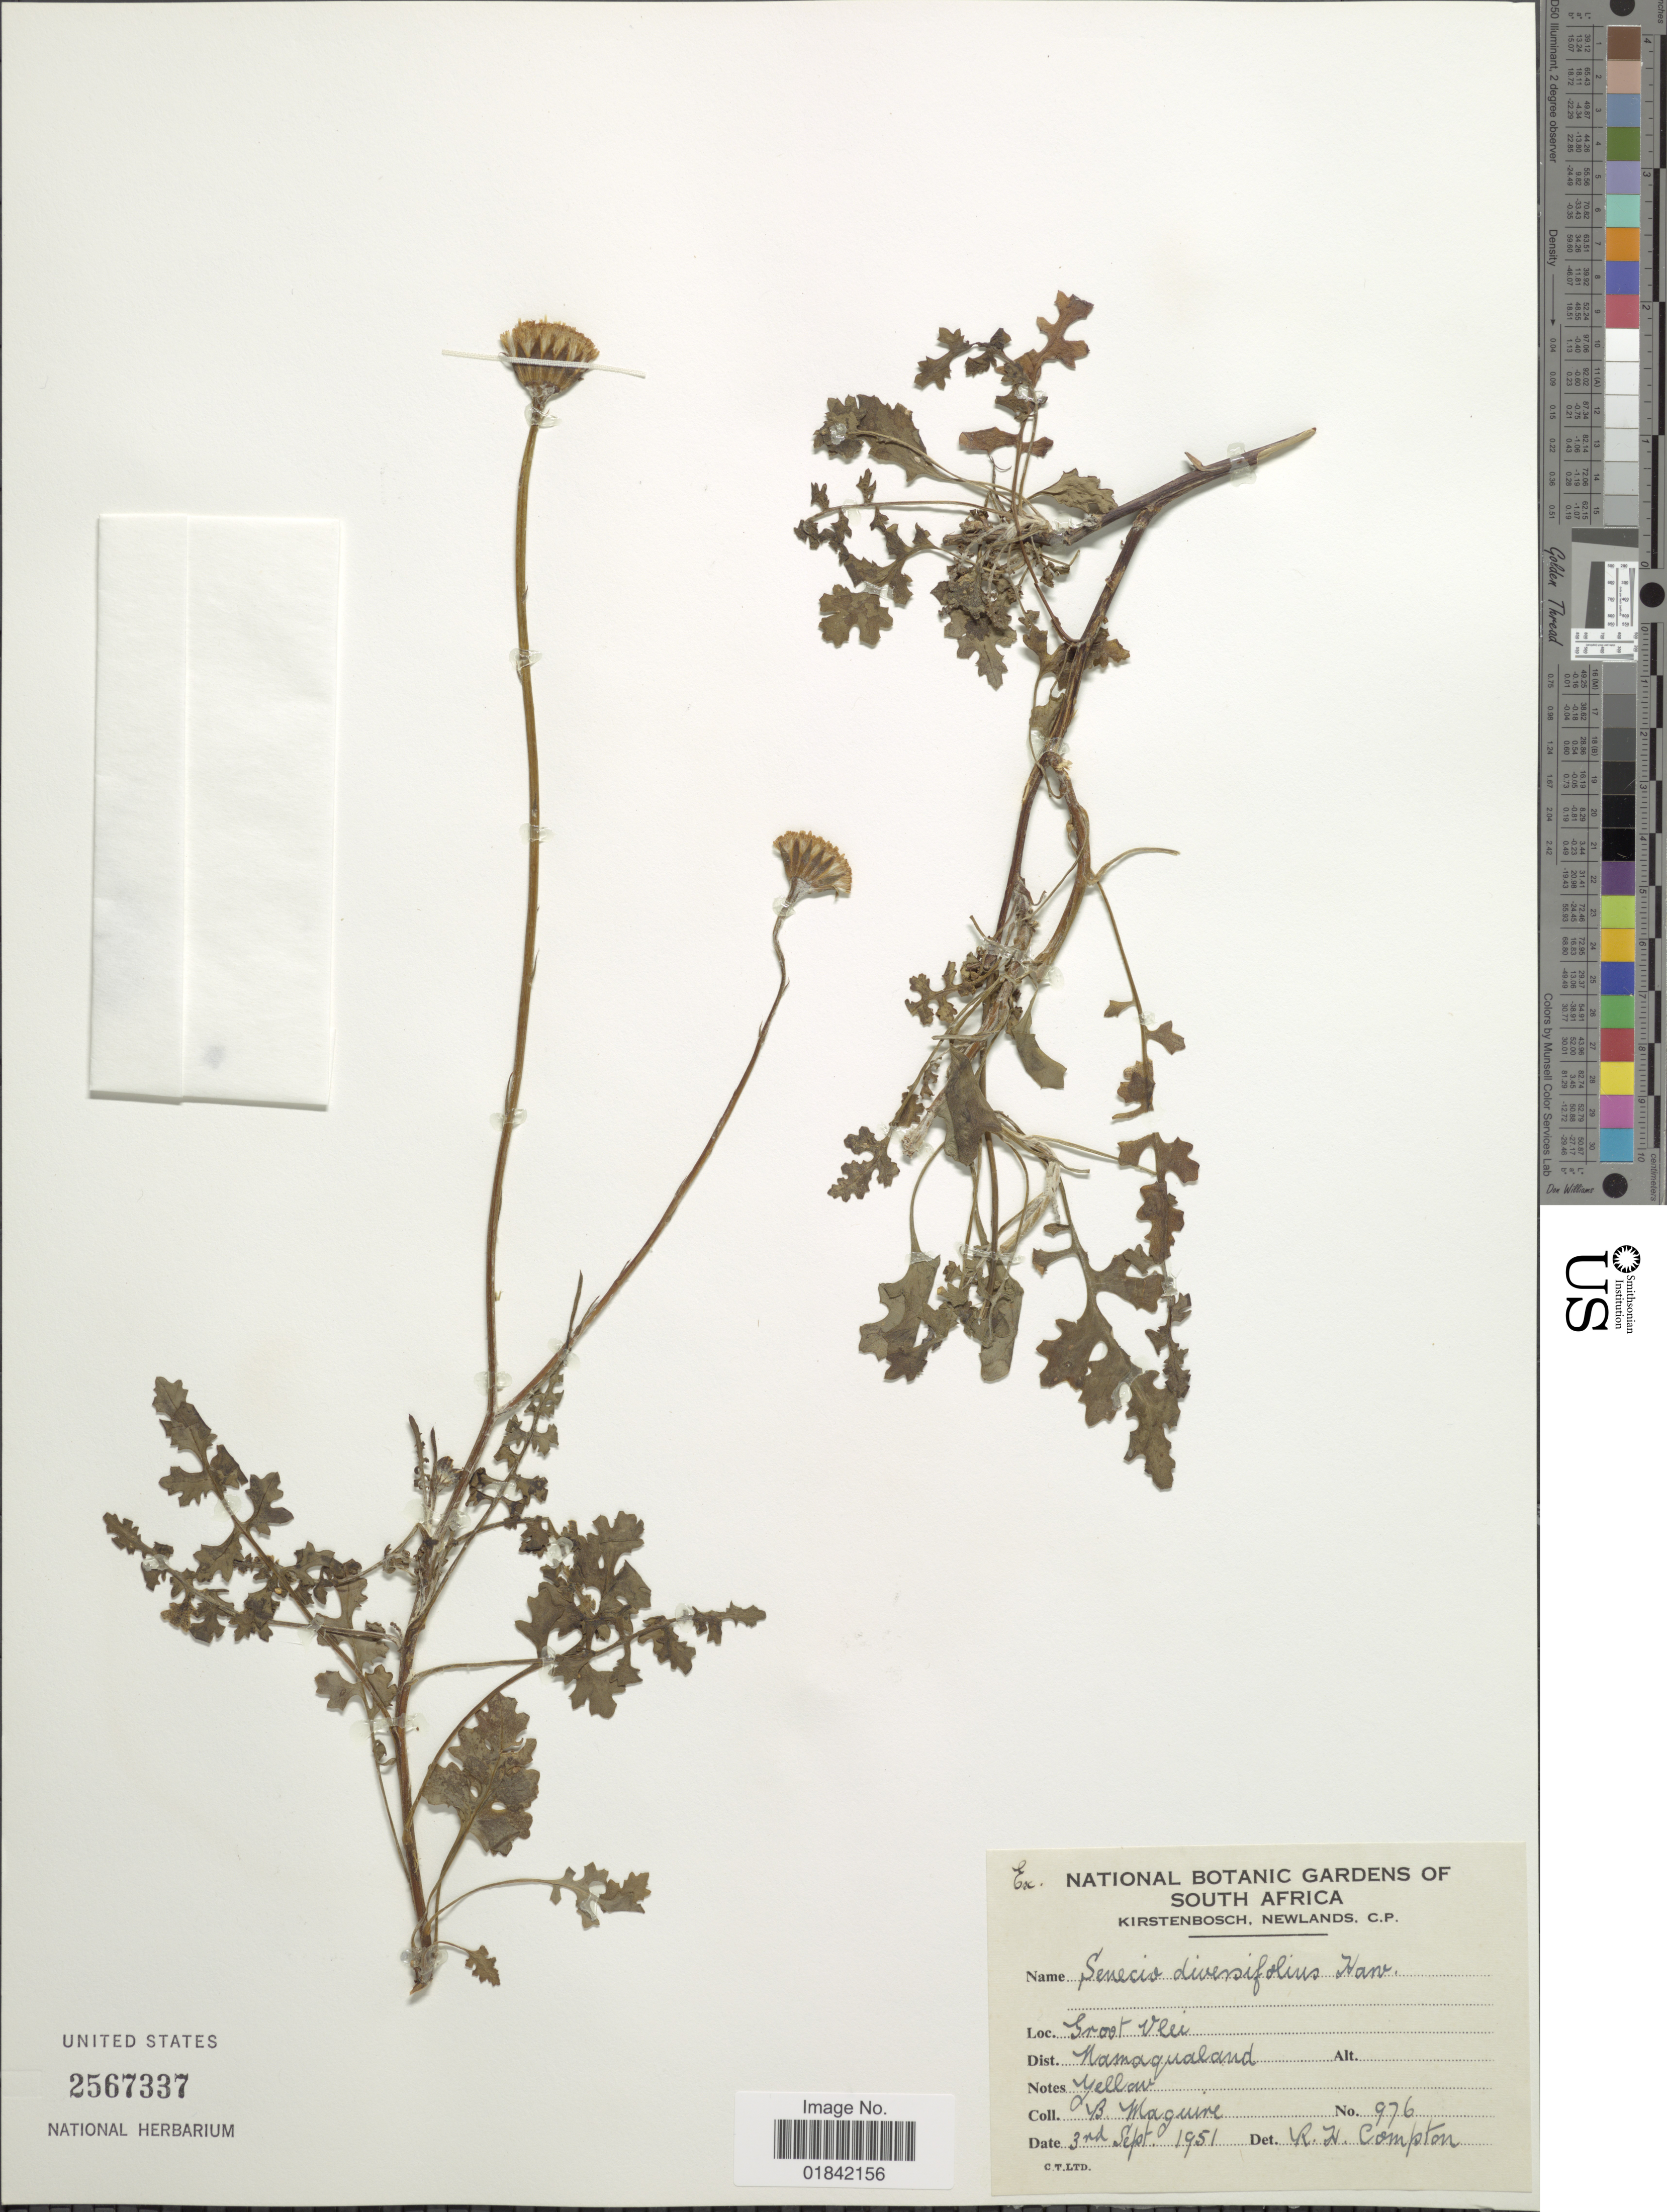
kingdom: Plantae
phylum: Tracheophyta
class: Magnoliopsida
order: Asterales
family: Asteraceae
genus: Senecio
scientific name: Senecio diversifolius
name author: Dumort.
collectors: B. Maguire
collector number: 976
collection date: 1951-09-03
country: South Africa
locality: Groot vlei, Namaqualand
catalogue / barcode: US 2567337